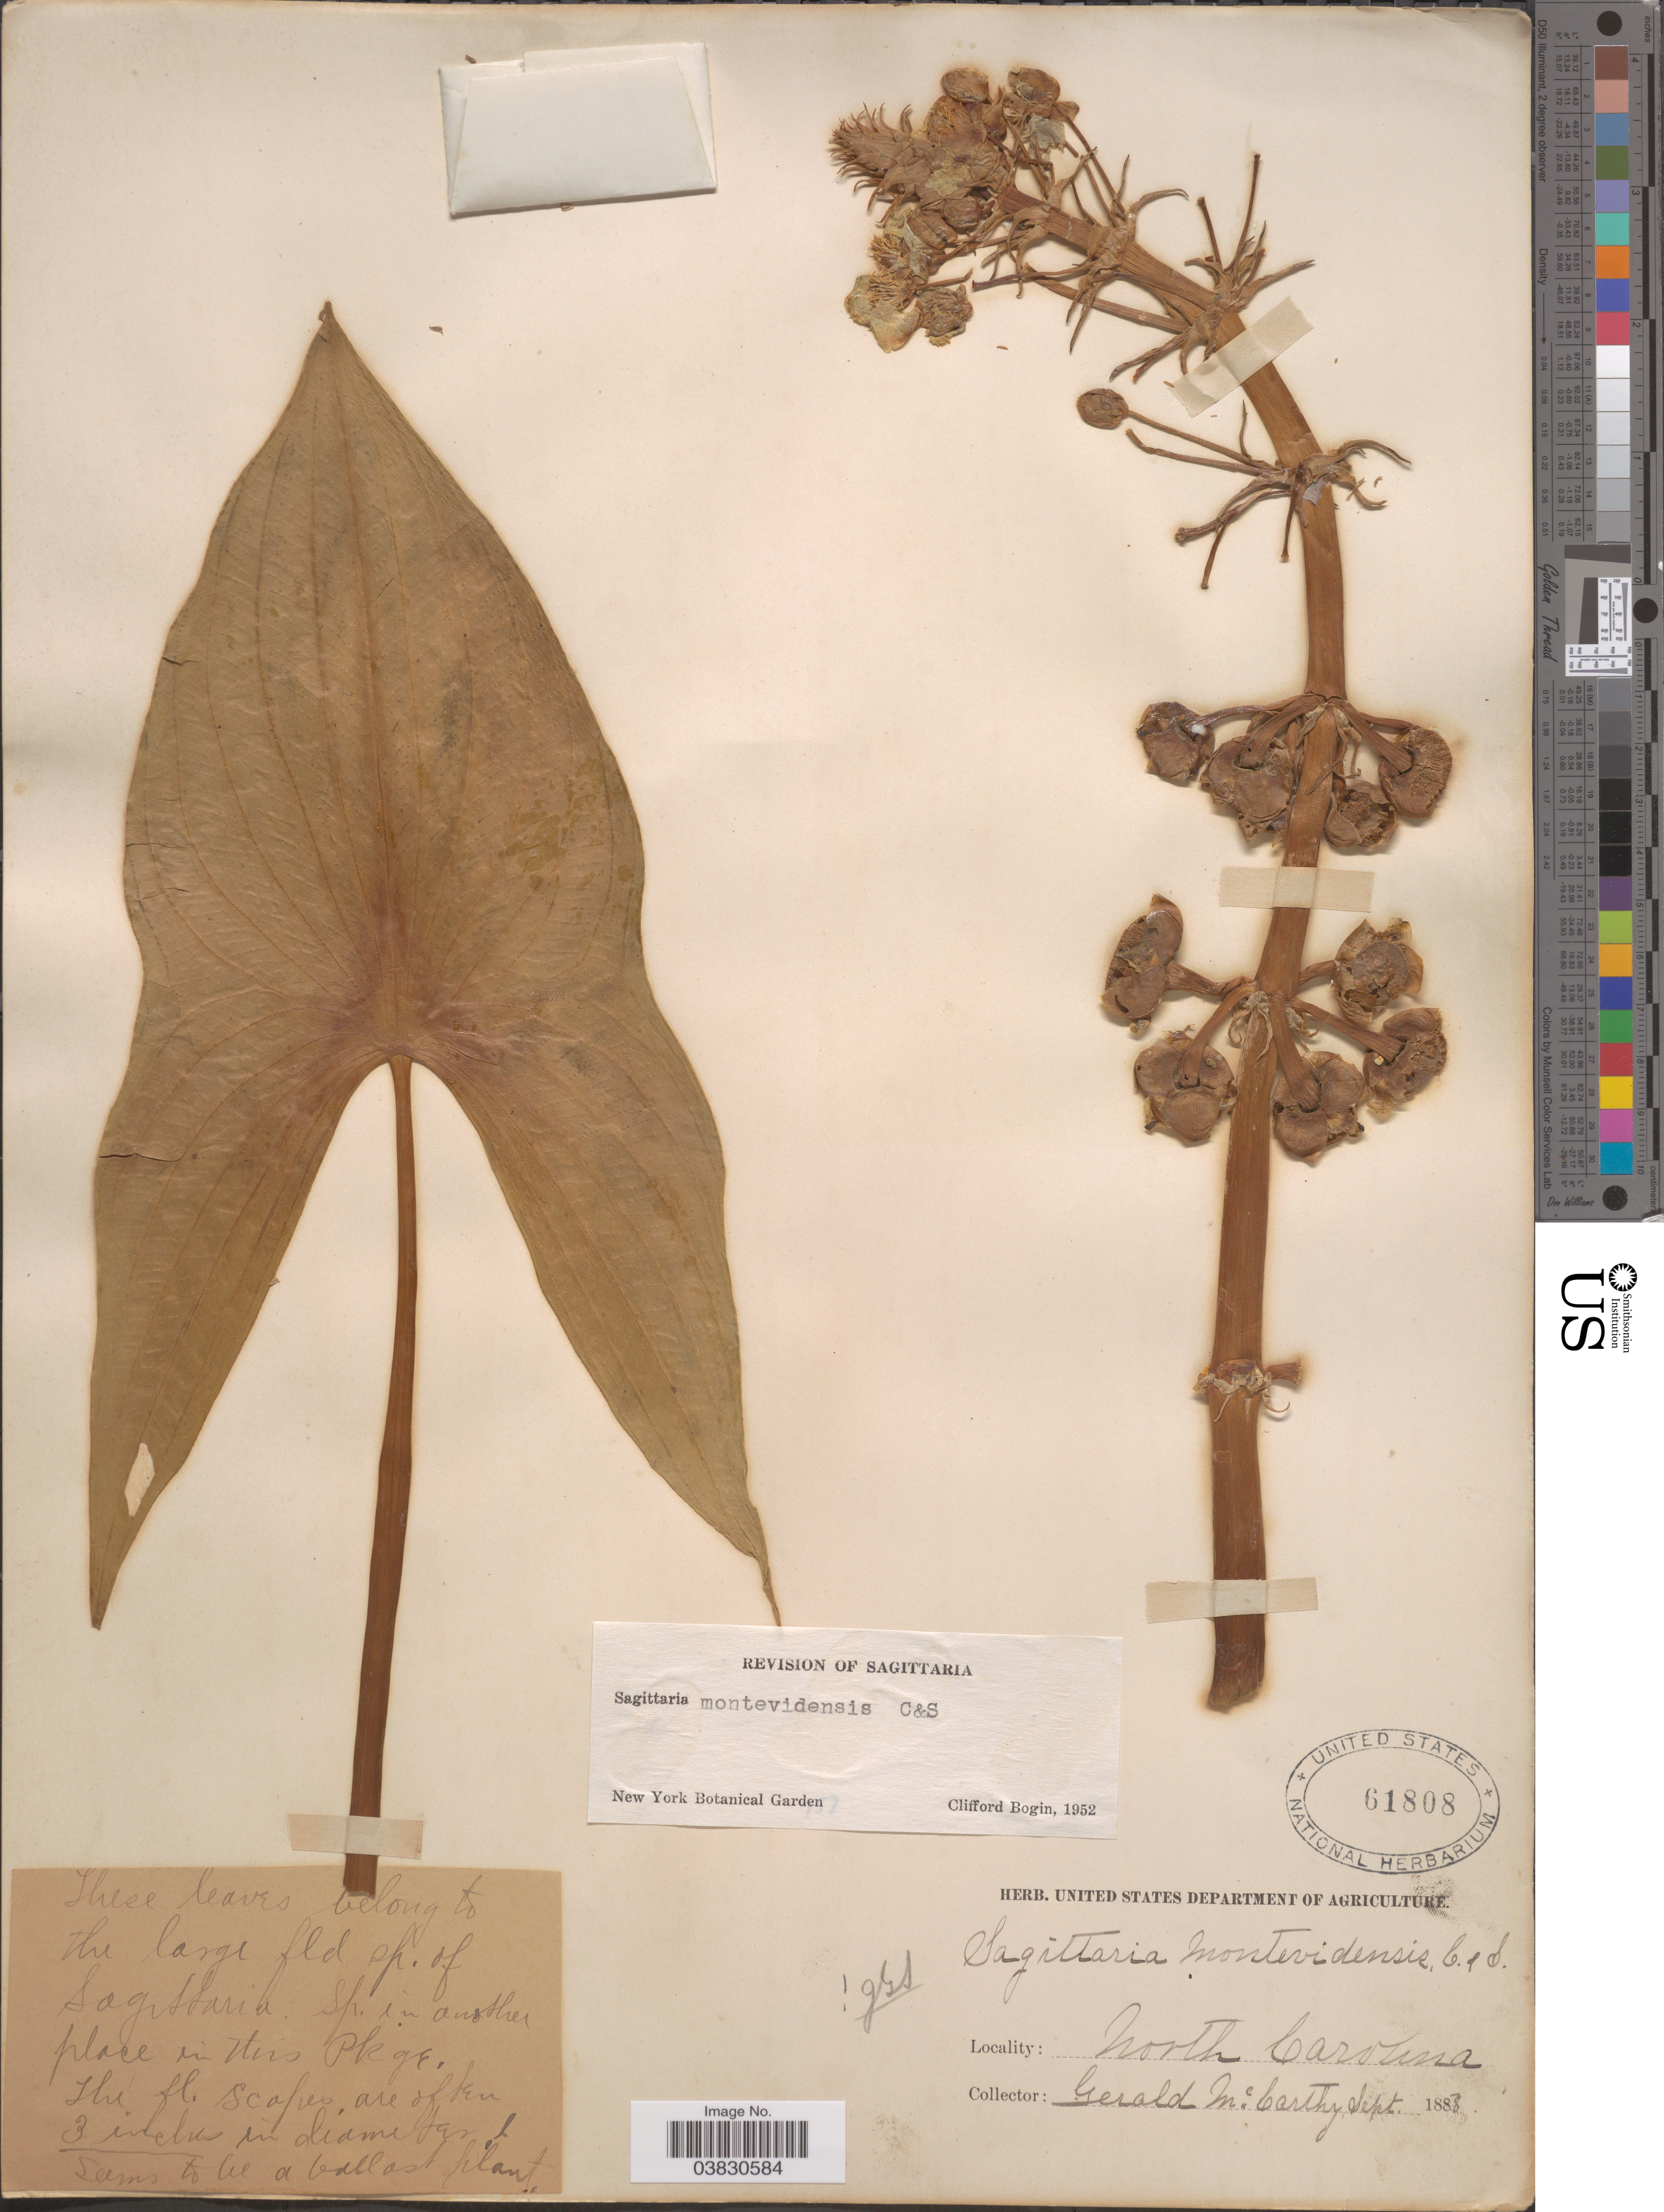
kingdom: Plantae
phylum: Tracheophyta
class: Liliopsida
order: Alismatales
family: Alismataceae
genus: Sagittaria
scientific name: Sagittaria montevidensis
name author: Cham. & Schltdl.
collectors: M. McCarthy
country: United States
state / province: North Carolina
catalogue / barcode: US 61808